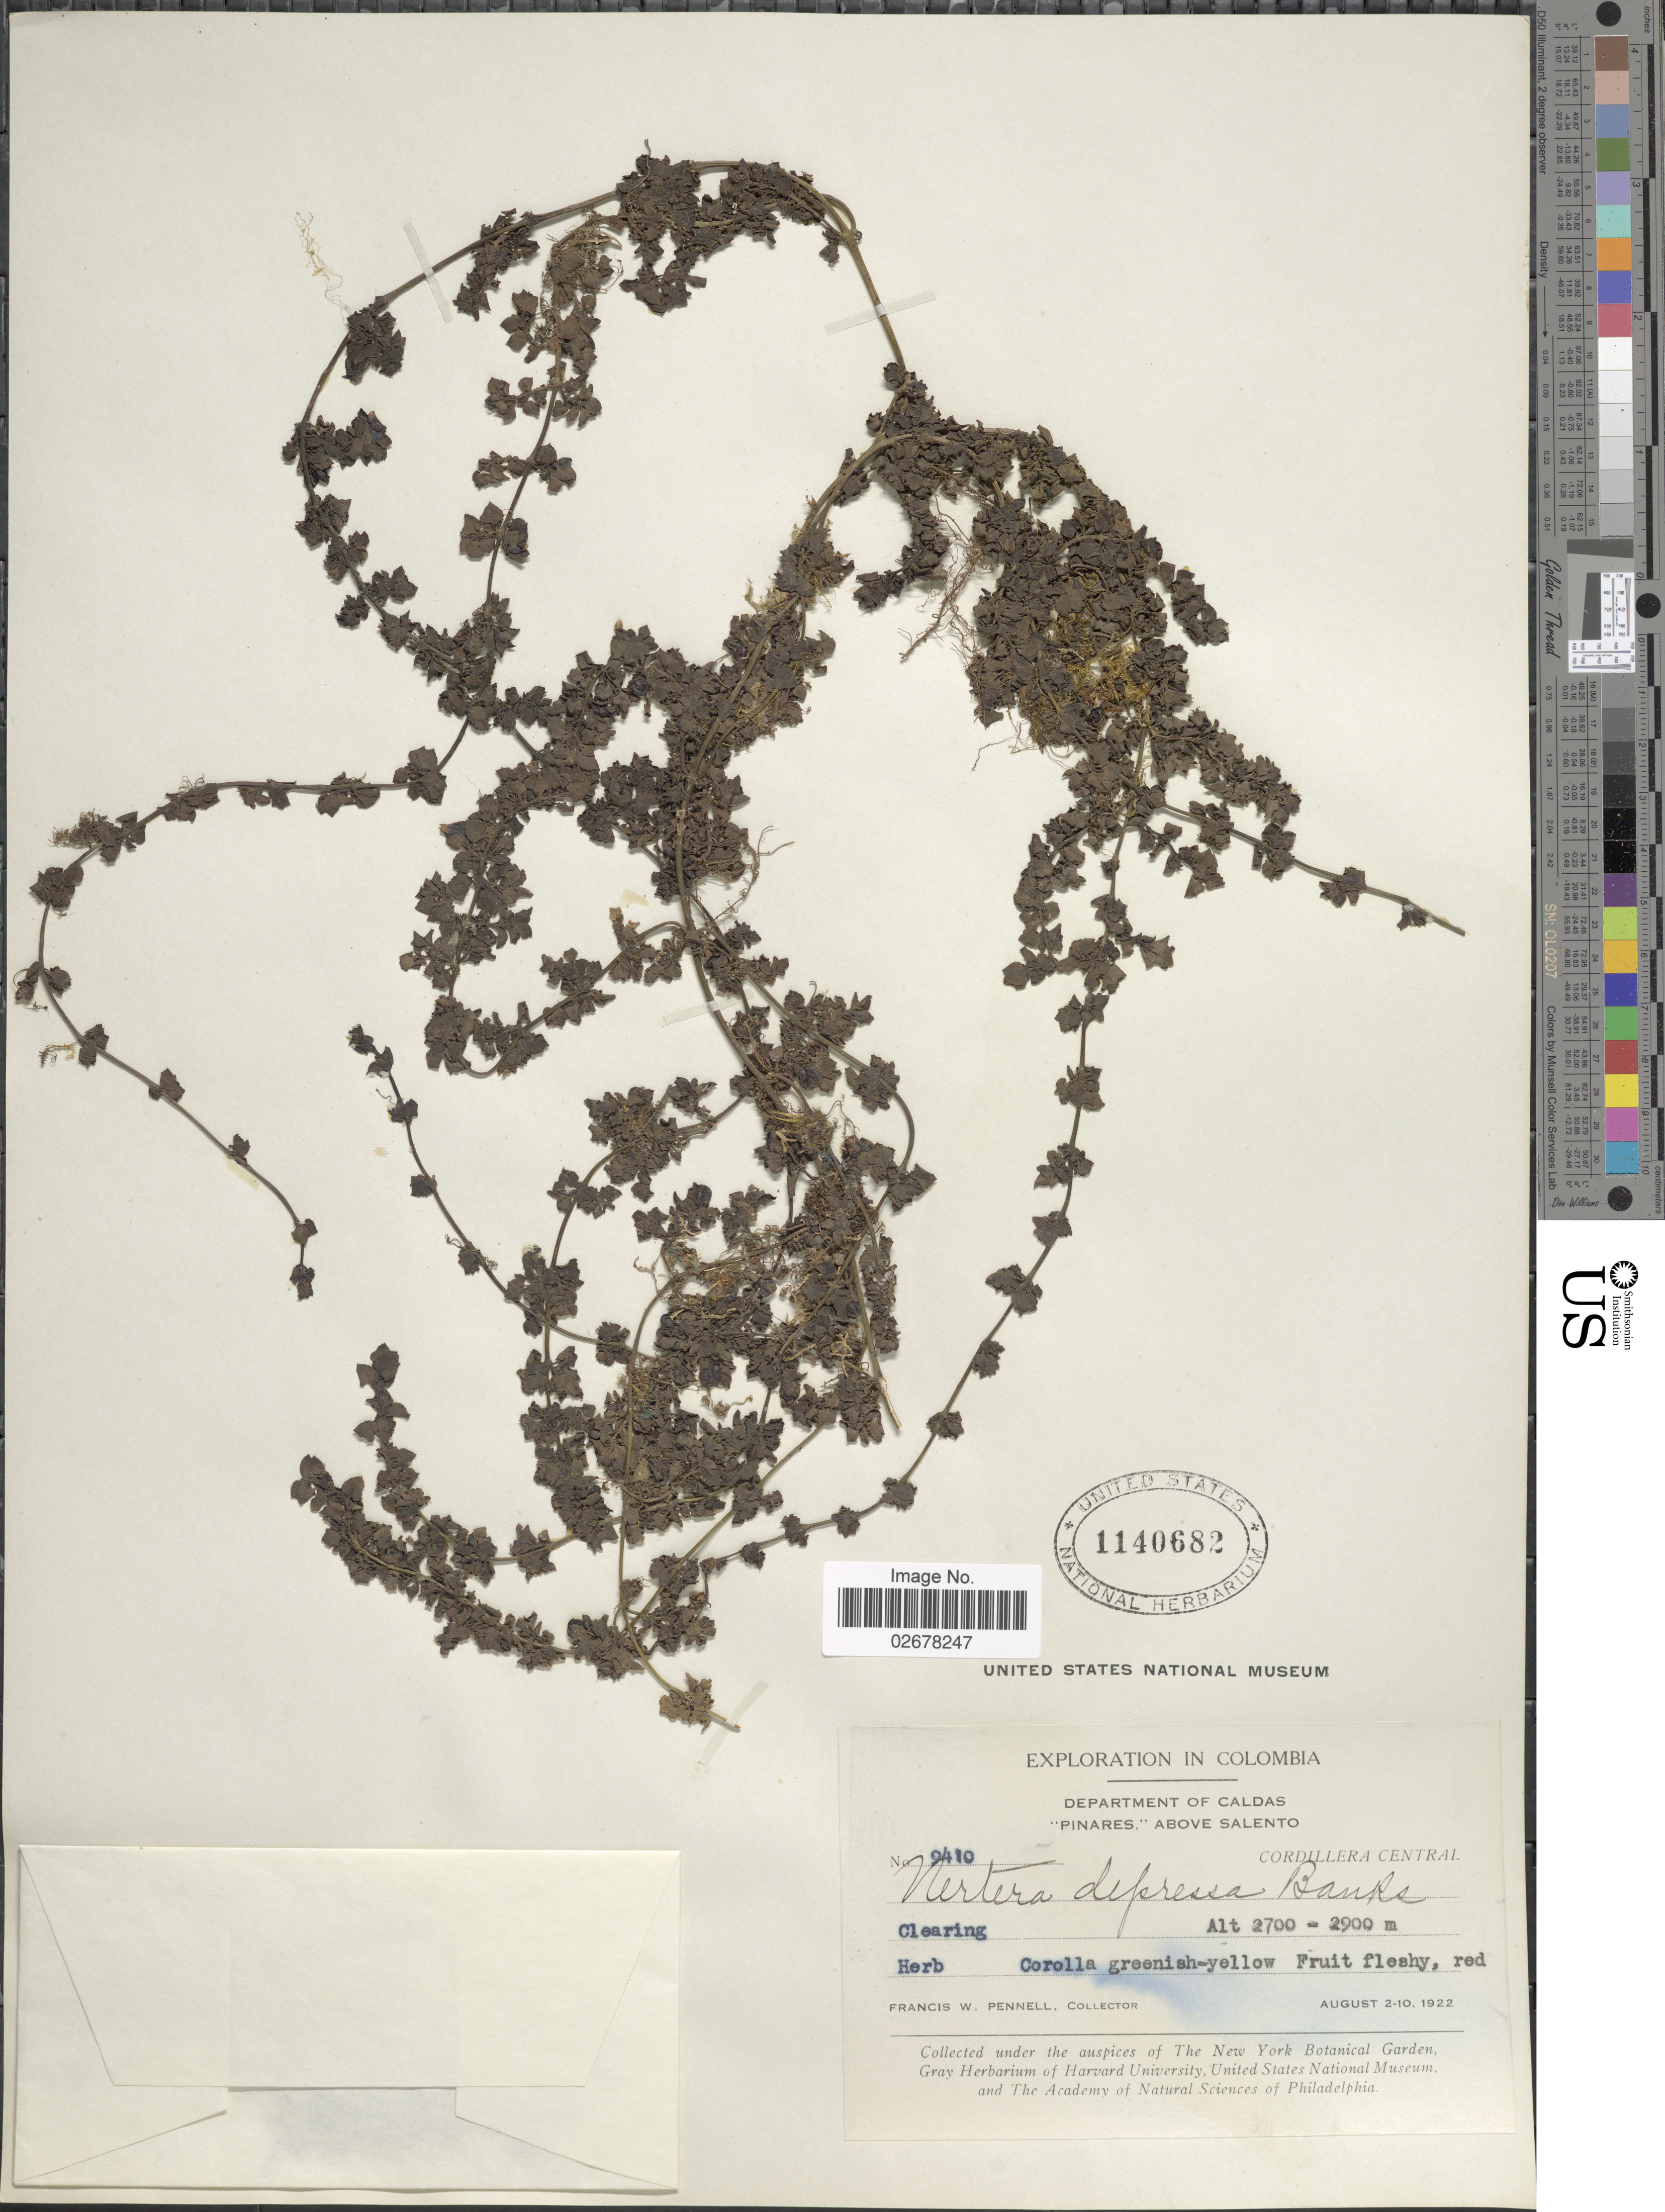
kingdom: Plantae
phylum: Tracheophyta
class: Magnoliopsida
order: Gentianales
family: Rubiaceae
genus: Nertera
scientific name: Nertera depressa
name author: Banks & Sol. ex Gaertn.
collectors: F. W. Pennell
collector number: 9410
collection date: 1922-08-02/1922-08-10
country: Colombia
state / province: Caldas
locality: Pinares,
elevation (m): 2700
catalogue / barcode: US 1140682